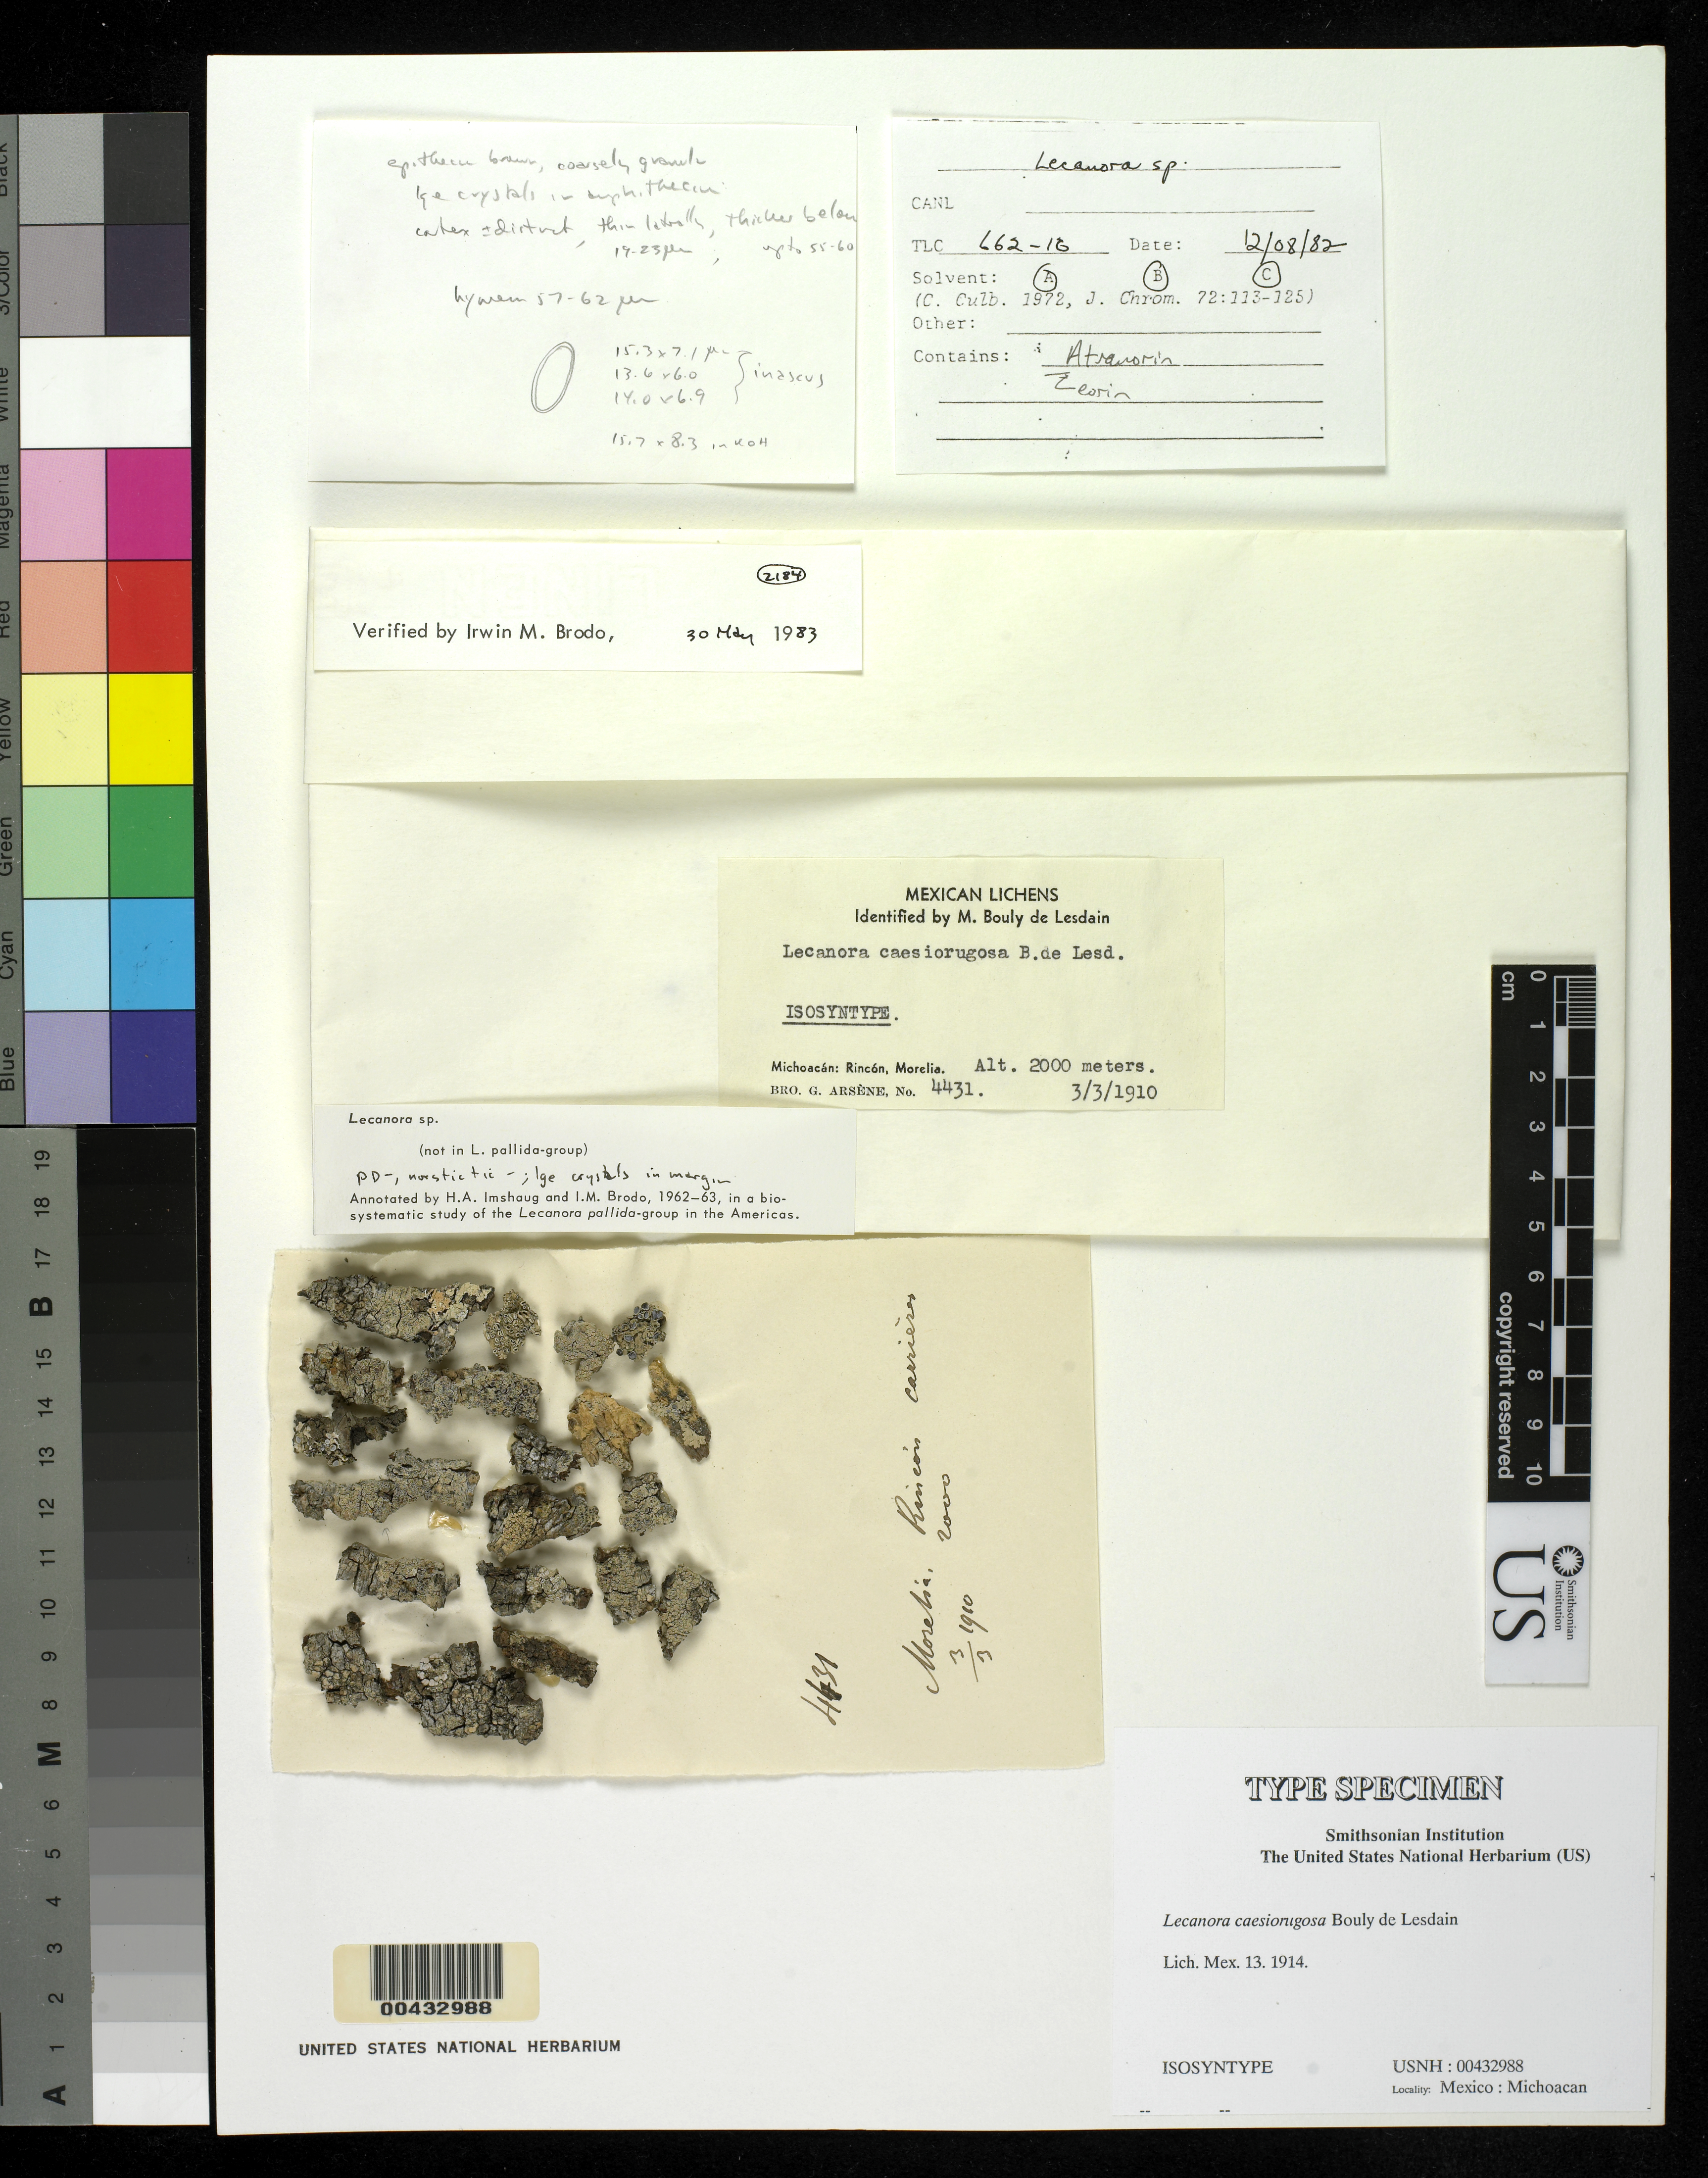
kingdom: Fungi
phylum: Ascomycota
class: Lecanoromycetes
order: Lecanorales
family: Lecanoraceae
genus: Lecanora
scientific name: Lecanora caesiorugosa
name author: B. de Lesd.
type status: Isosyntype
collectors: Bro. G. Arsène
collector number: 4431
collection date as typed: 03 Mar 1910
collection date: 1910-03-03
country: Mexico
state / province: Michoacán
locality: Rincon, Morelia.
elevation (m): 2000